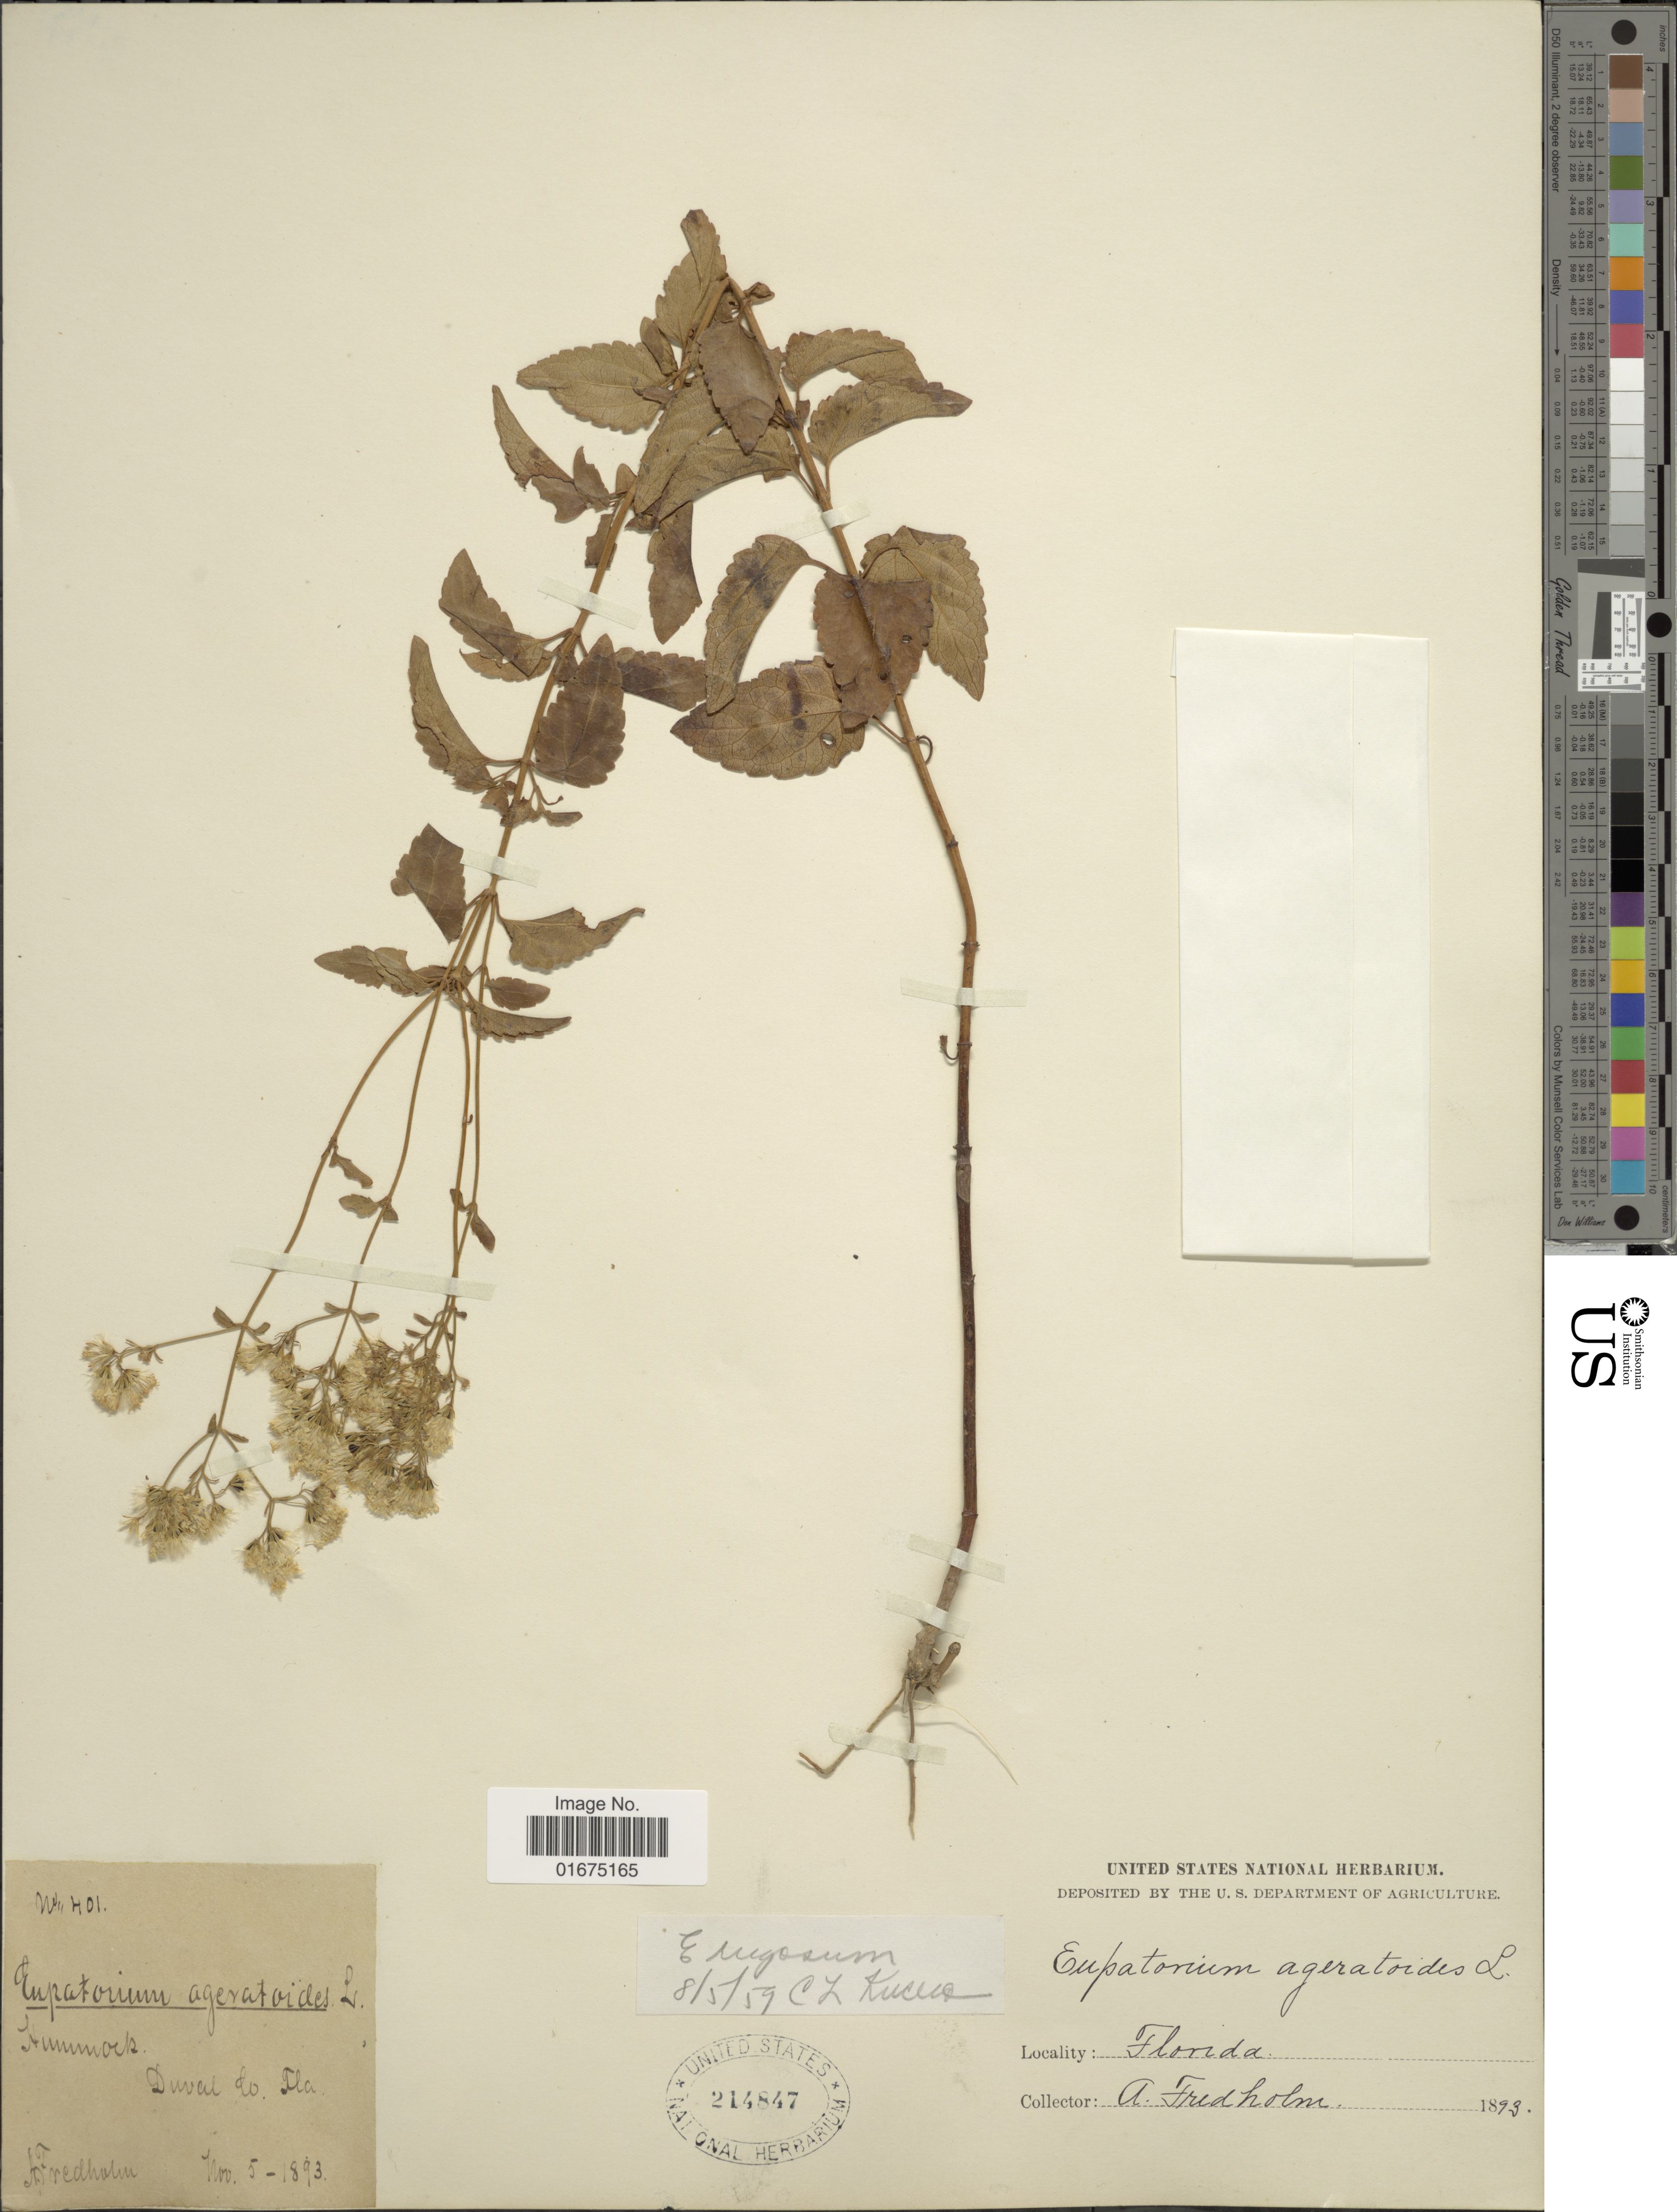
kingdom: Plantae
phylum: Tracheophyta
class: Magnoliopsida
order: Asterales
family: Asteraceae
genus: Ageratina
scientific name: Ageratina altissima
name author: (L.) R.M. King & H. Rob.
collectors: A. Fredholm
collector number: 401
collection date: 1893-11-05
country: United States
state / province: Florida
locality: Hammock, Duval Co.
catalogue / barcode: US 214847